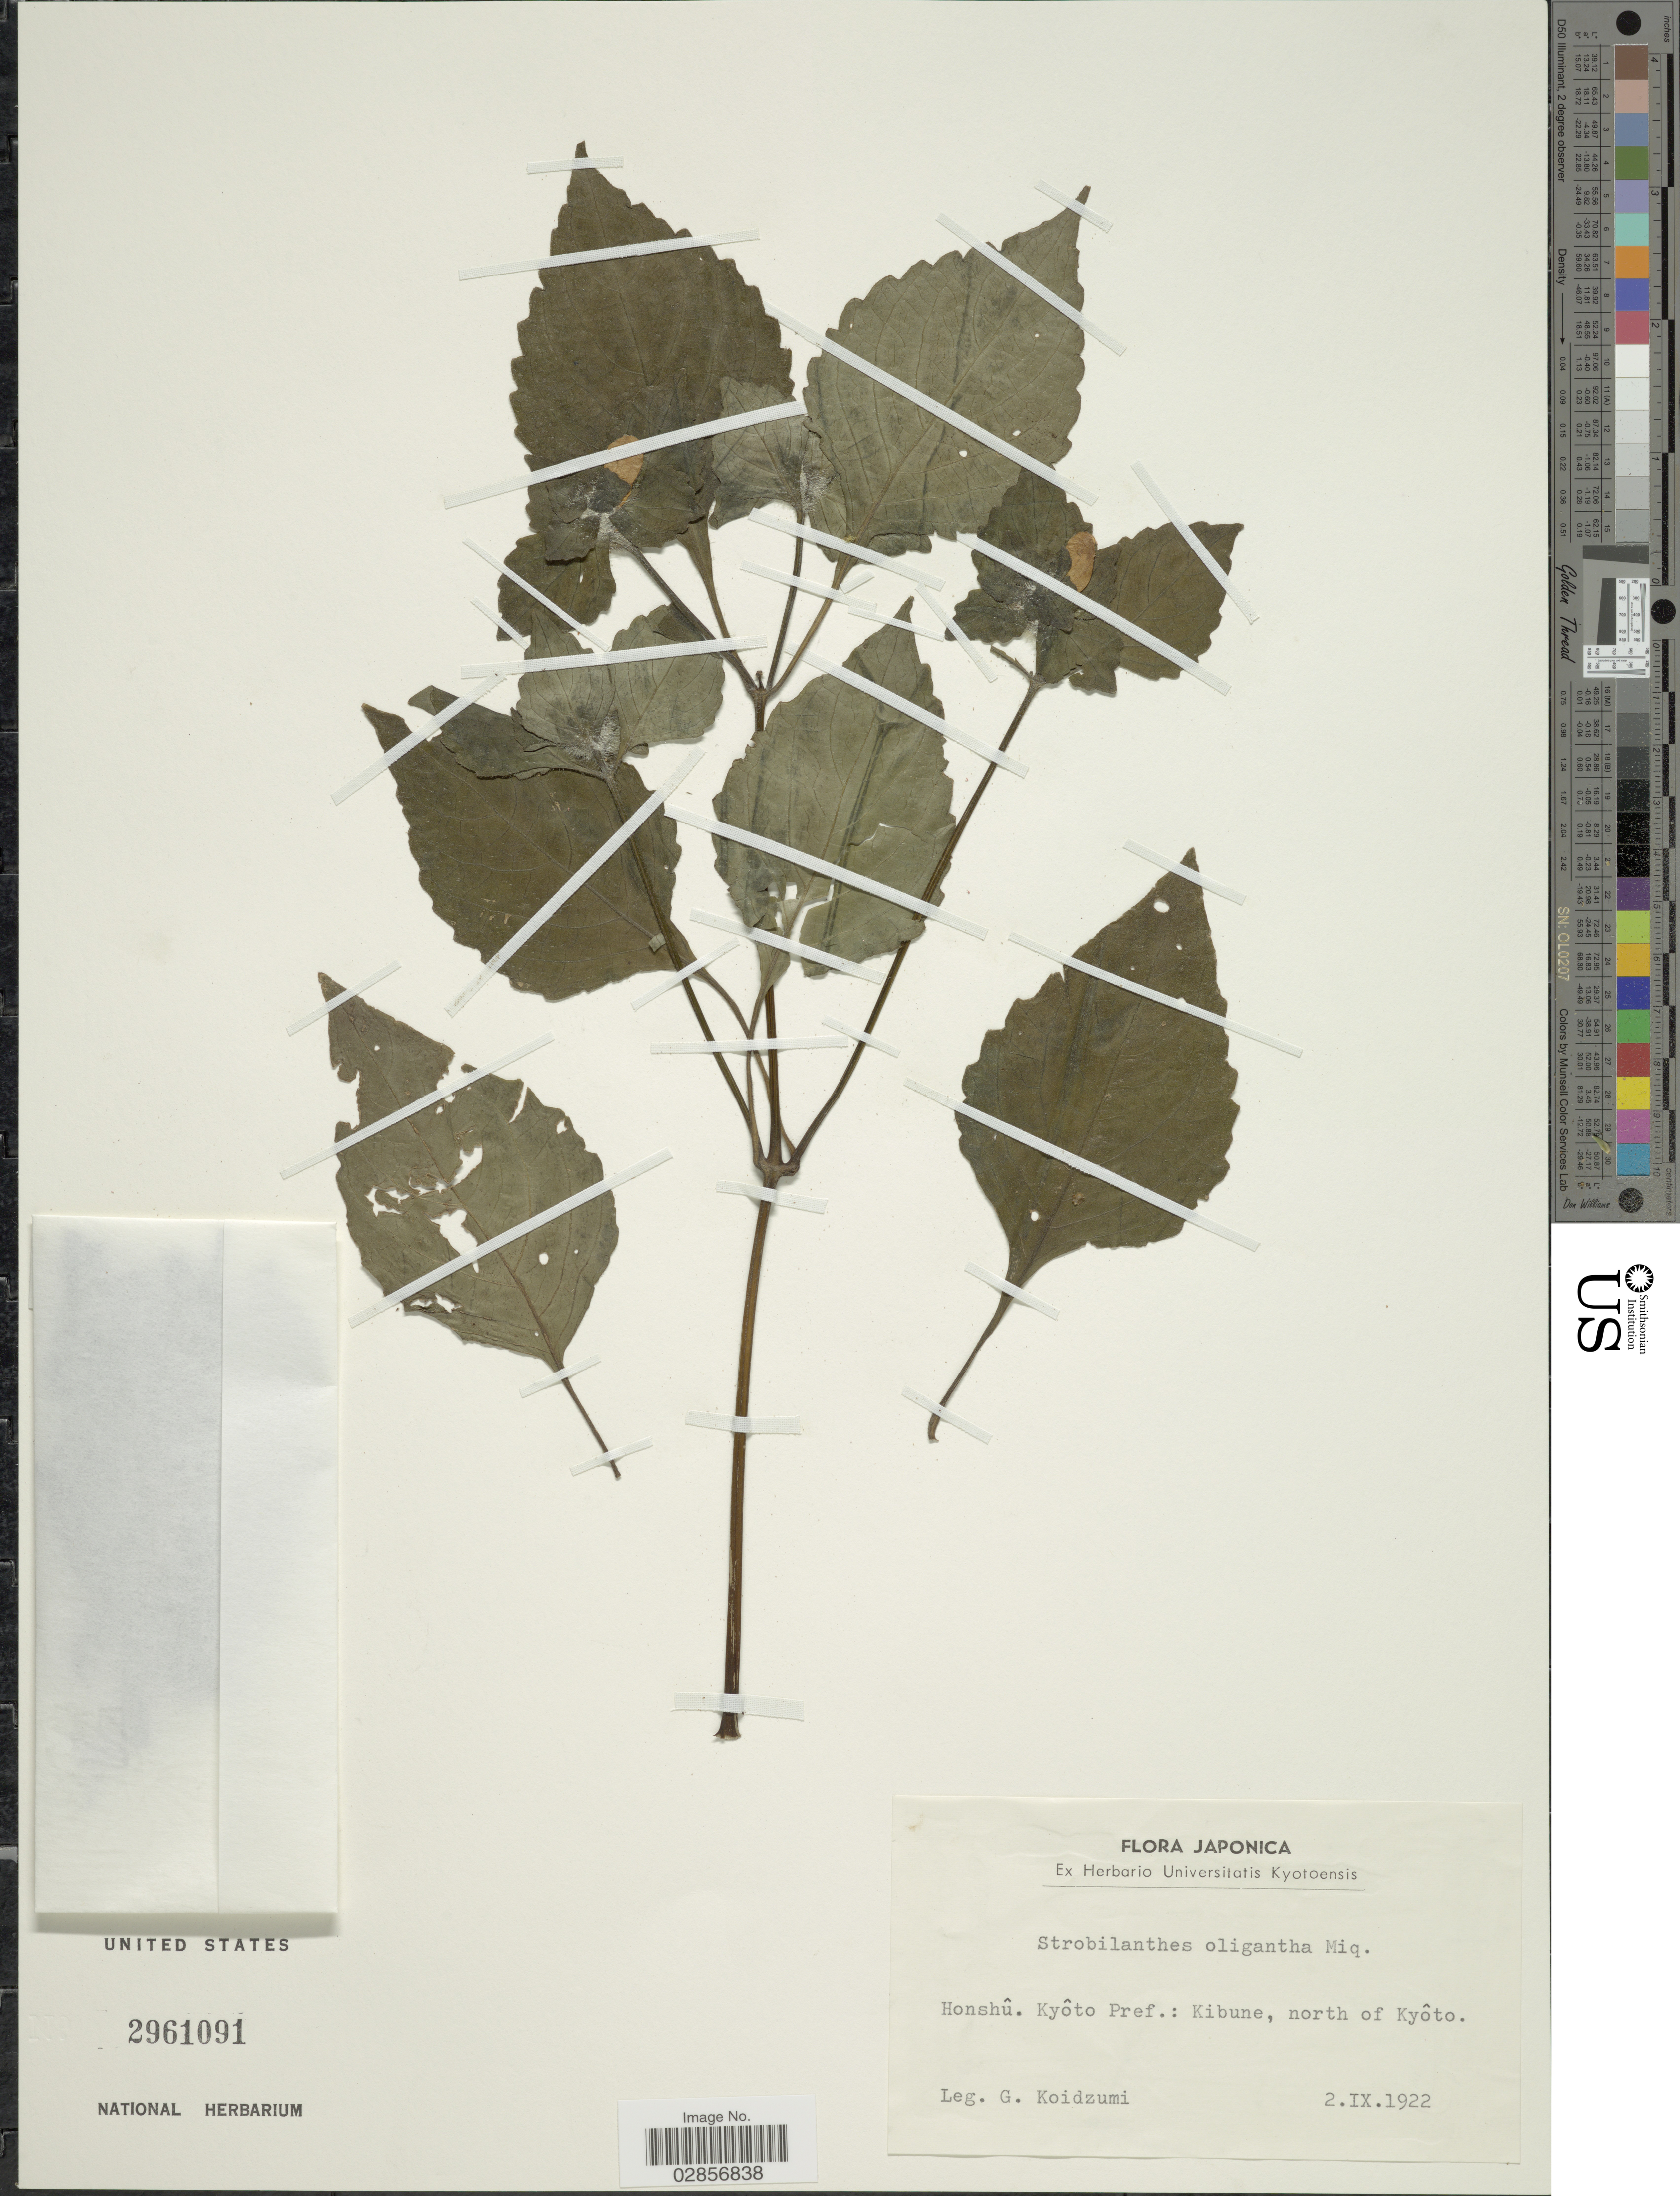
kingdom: Plantae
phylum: Tracheophyta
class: Magnoliopsida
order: Lamiales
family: Acanthaceae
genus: Championella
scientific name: Championella oligantha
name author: (Miq.) Bremek.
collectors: G. Koidzumi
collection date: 1922-09-02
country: Japan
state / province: Kyoto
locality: Honshû. Kyôto Pref.: Kibune, north of Kyôto.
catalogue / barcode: US 2961091